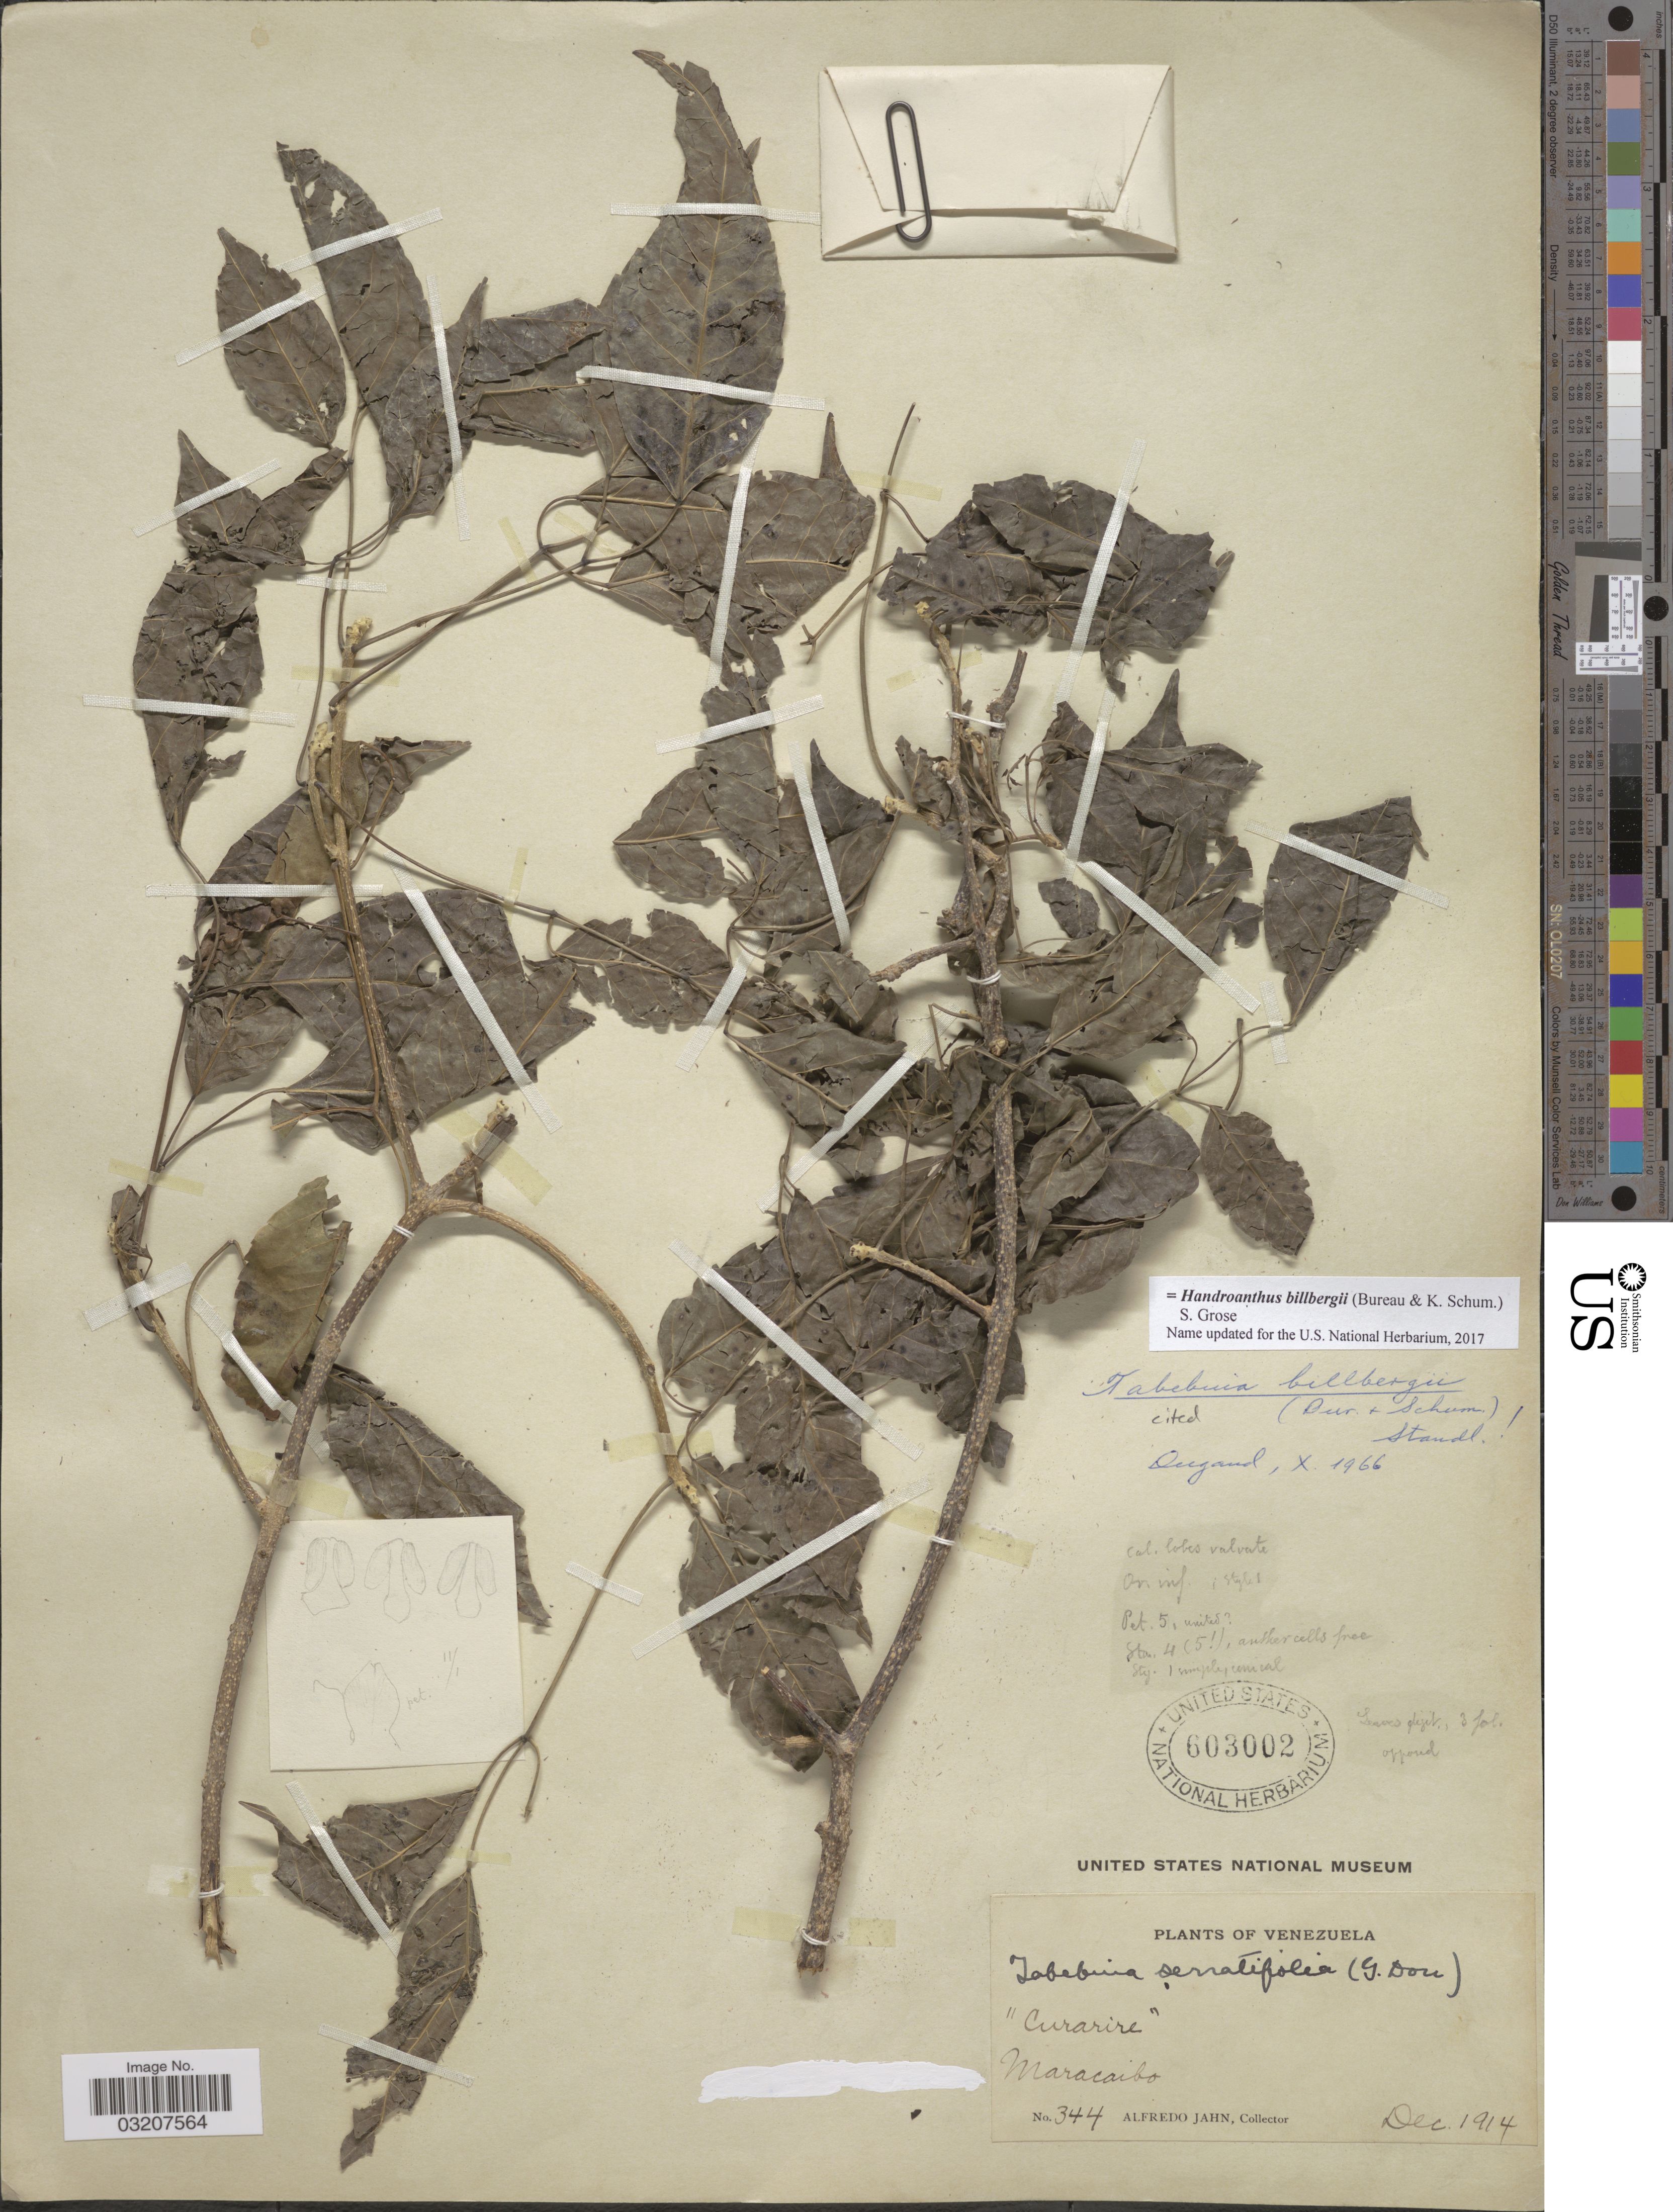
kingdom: Plantae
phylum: Tracheophyta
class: Magnoliopsida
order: Lamiales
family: Bignoniaceae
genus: Handroanthus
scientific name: Handroanthus billbergii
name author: (Bureau & K. Schum.) S.O. Grose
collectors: A. Jahn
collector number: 344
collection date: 1914-12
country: Venezuela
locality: Maracaibo.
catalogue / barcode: US 603002